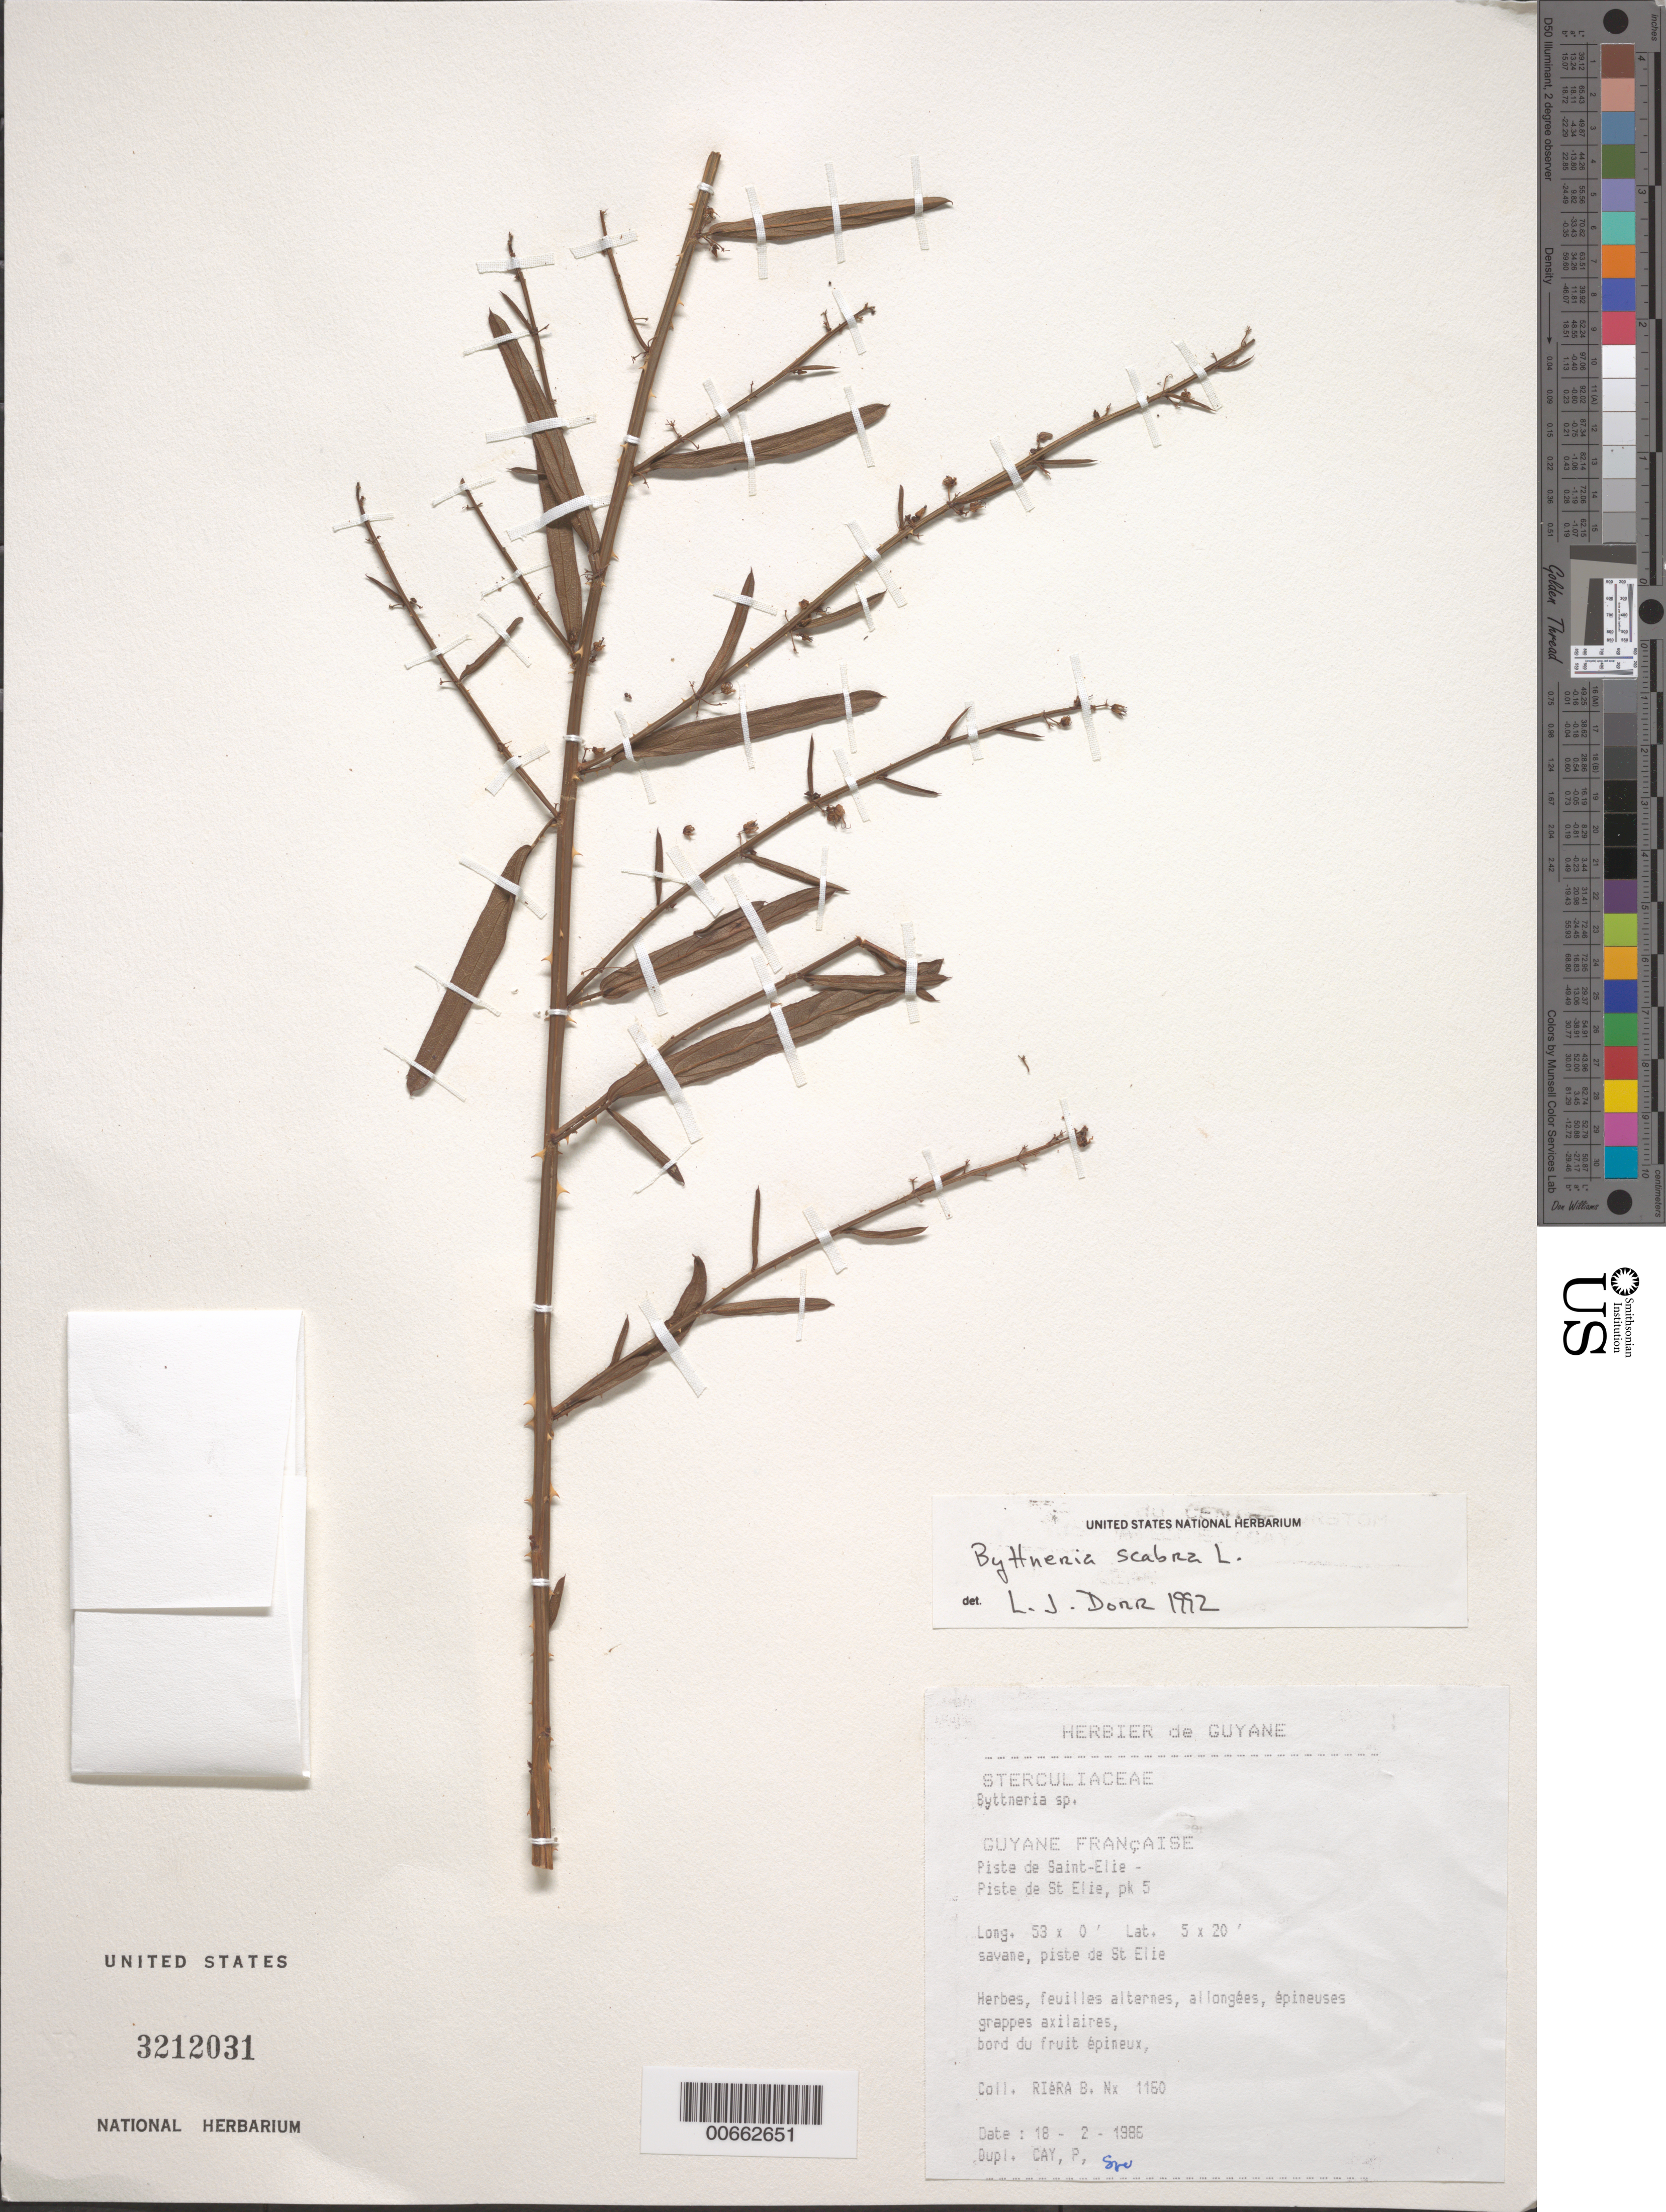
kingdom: Plantae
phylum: Tracheophyta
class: Magnoliopsida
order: Malvales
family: Malvaceae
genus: Byttneria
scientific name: Byttneria scabra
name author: L.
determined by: Dorr, L. J., (BOT), Smithsonian Institution - National Museum of Natural History (UNITED STATES)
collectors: B. Riéra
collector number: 1160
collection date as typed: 18 Feb 1986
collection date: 1986-02-18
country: French Guiana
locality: Piste de Saint-Elie - Piste de St Elie, pk 5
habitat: Savane, piste de St Elie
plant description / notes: CAY, US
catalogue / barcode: US 3212031